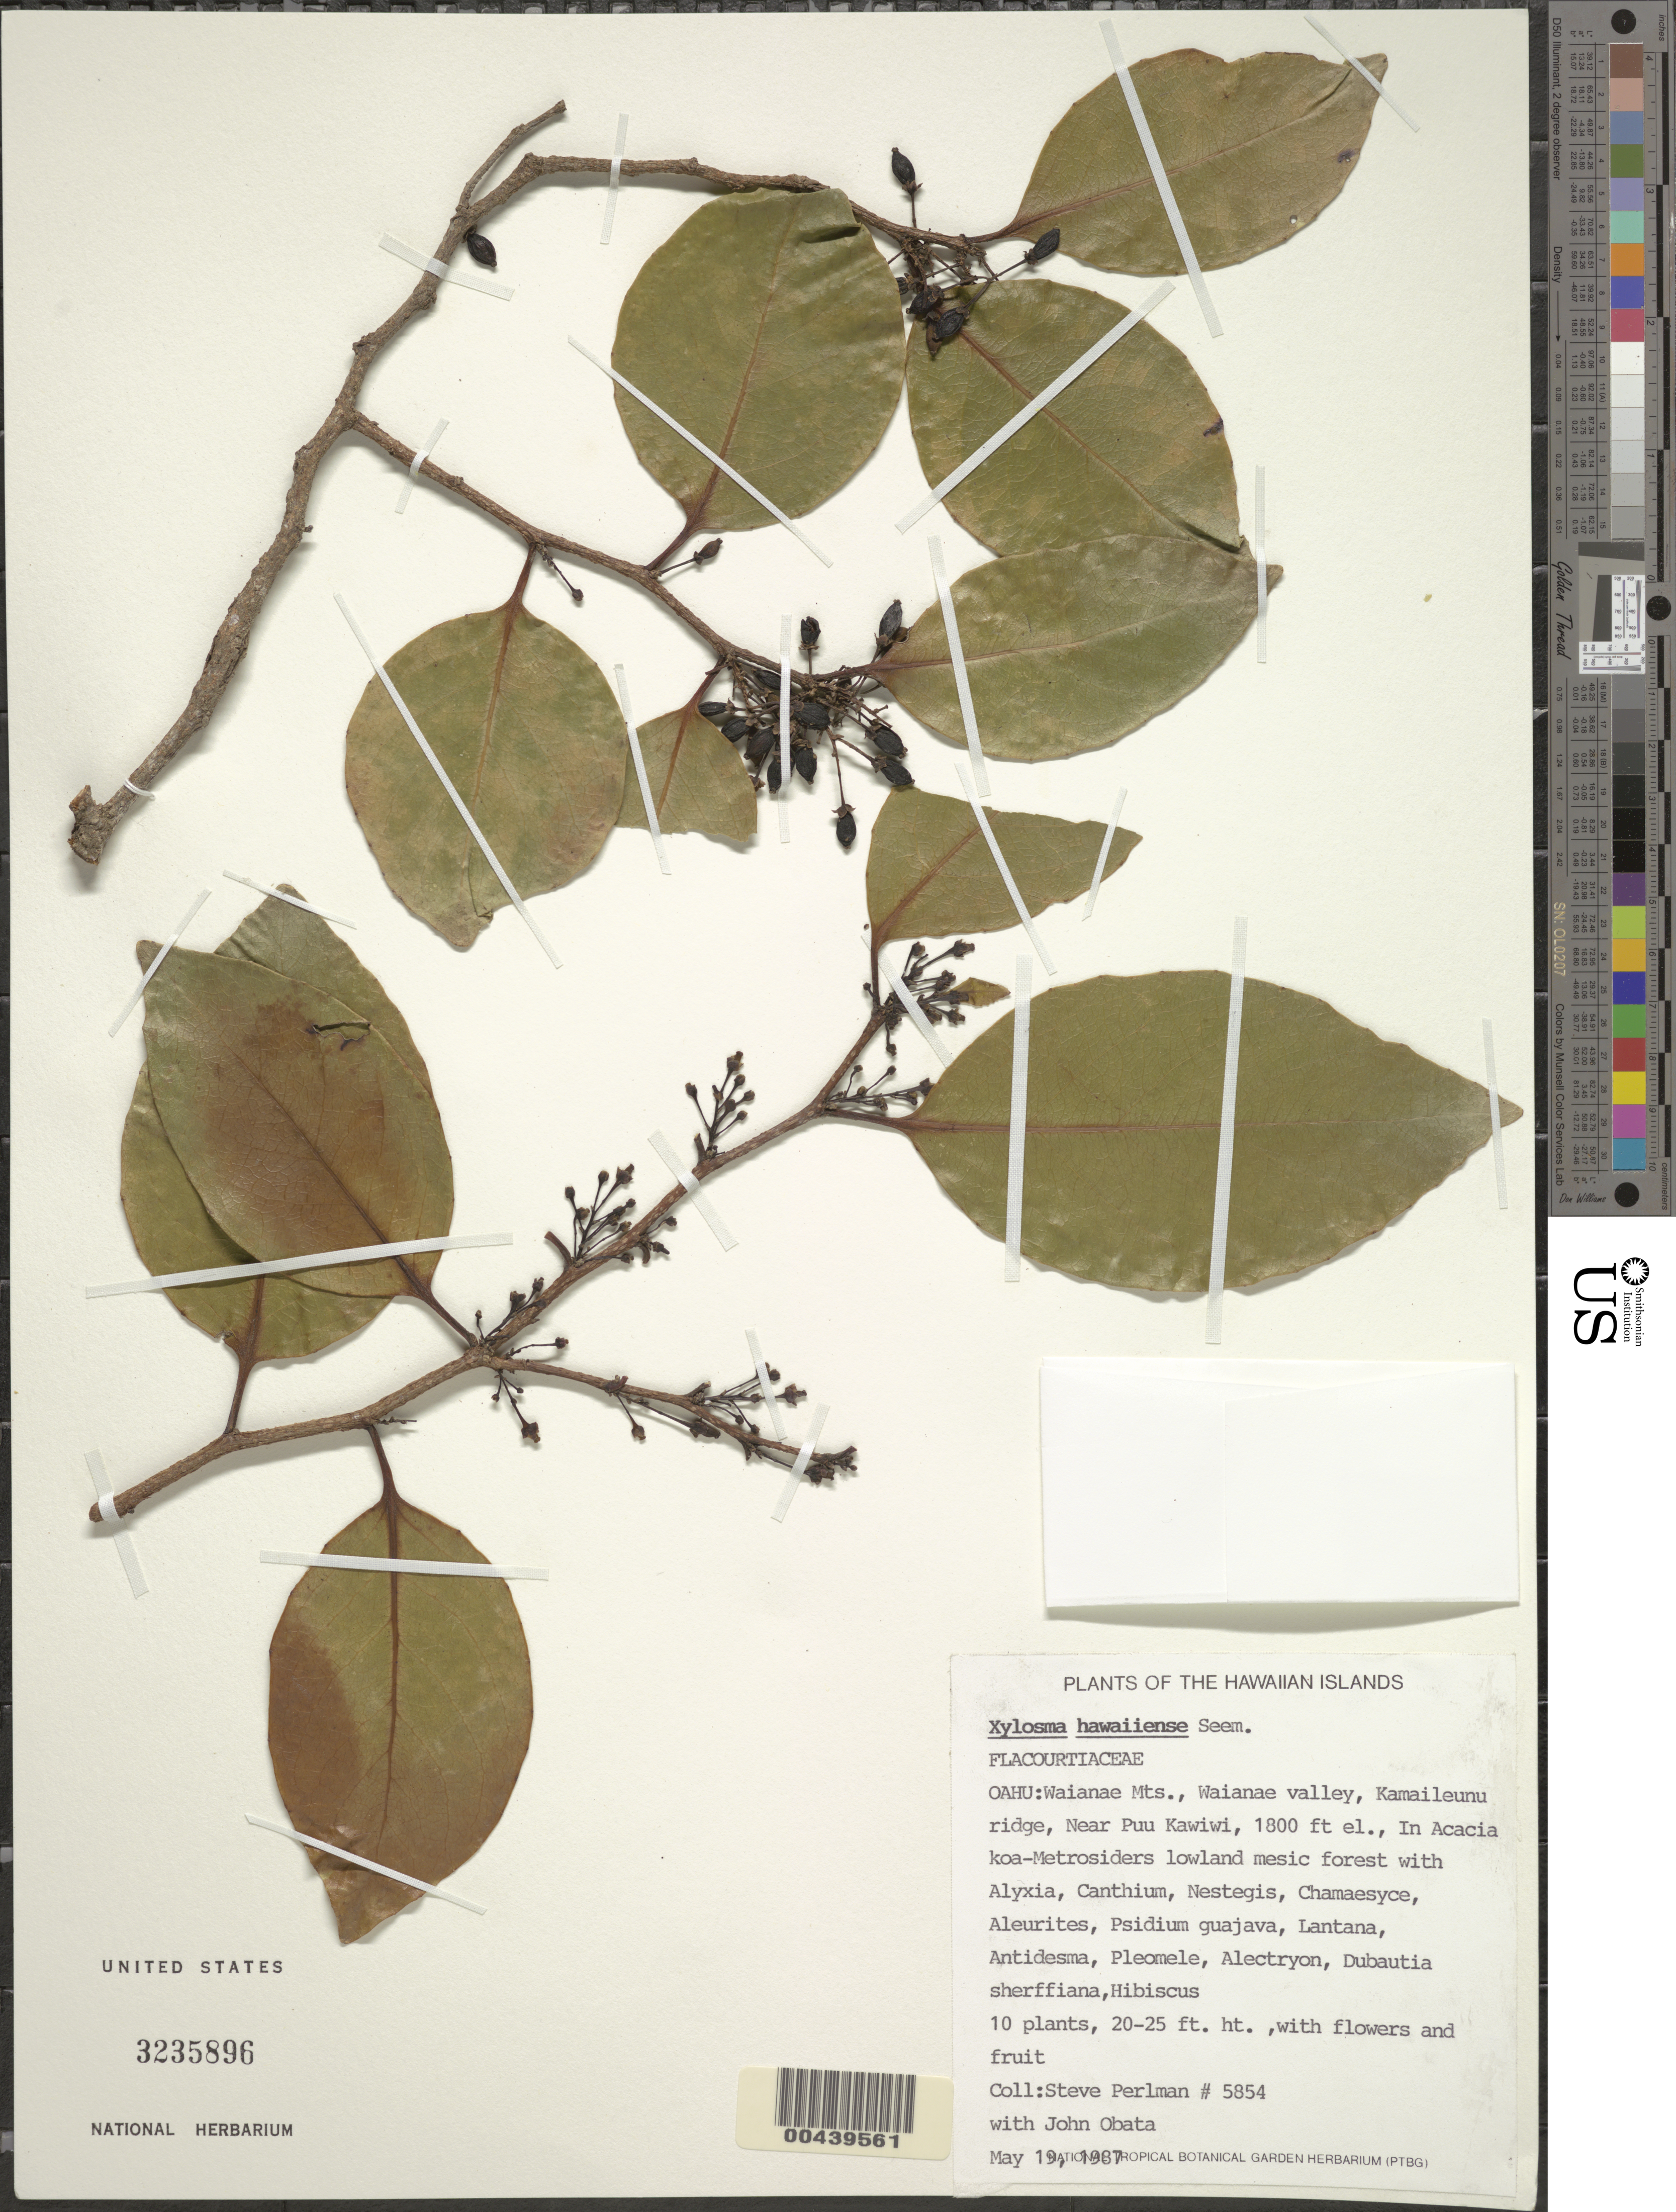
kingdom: Plantae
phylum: Tracheophyta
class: Magnoliopsida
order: Malpighiales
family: Salicaceae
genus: Xylosma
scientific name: Xylosma hawaiensis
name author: Seem.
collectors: S. P. Perlman & J. Obata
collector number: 5854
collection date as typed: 19 May 1987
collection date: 1987-05-19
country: United States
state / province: Hawaii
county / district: Honolulu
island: Oahu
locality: Waianae Mts., Waianae valley, Kamaileunu ridge, Near Puu Kawiwi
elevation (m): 549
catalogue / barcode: US 3235896